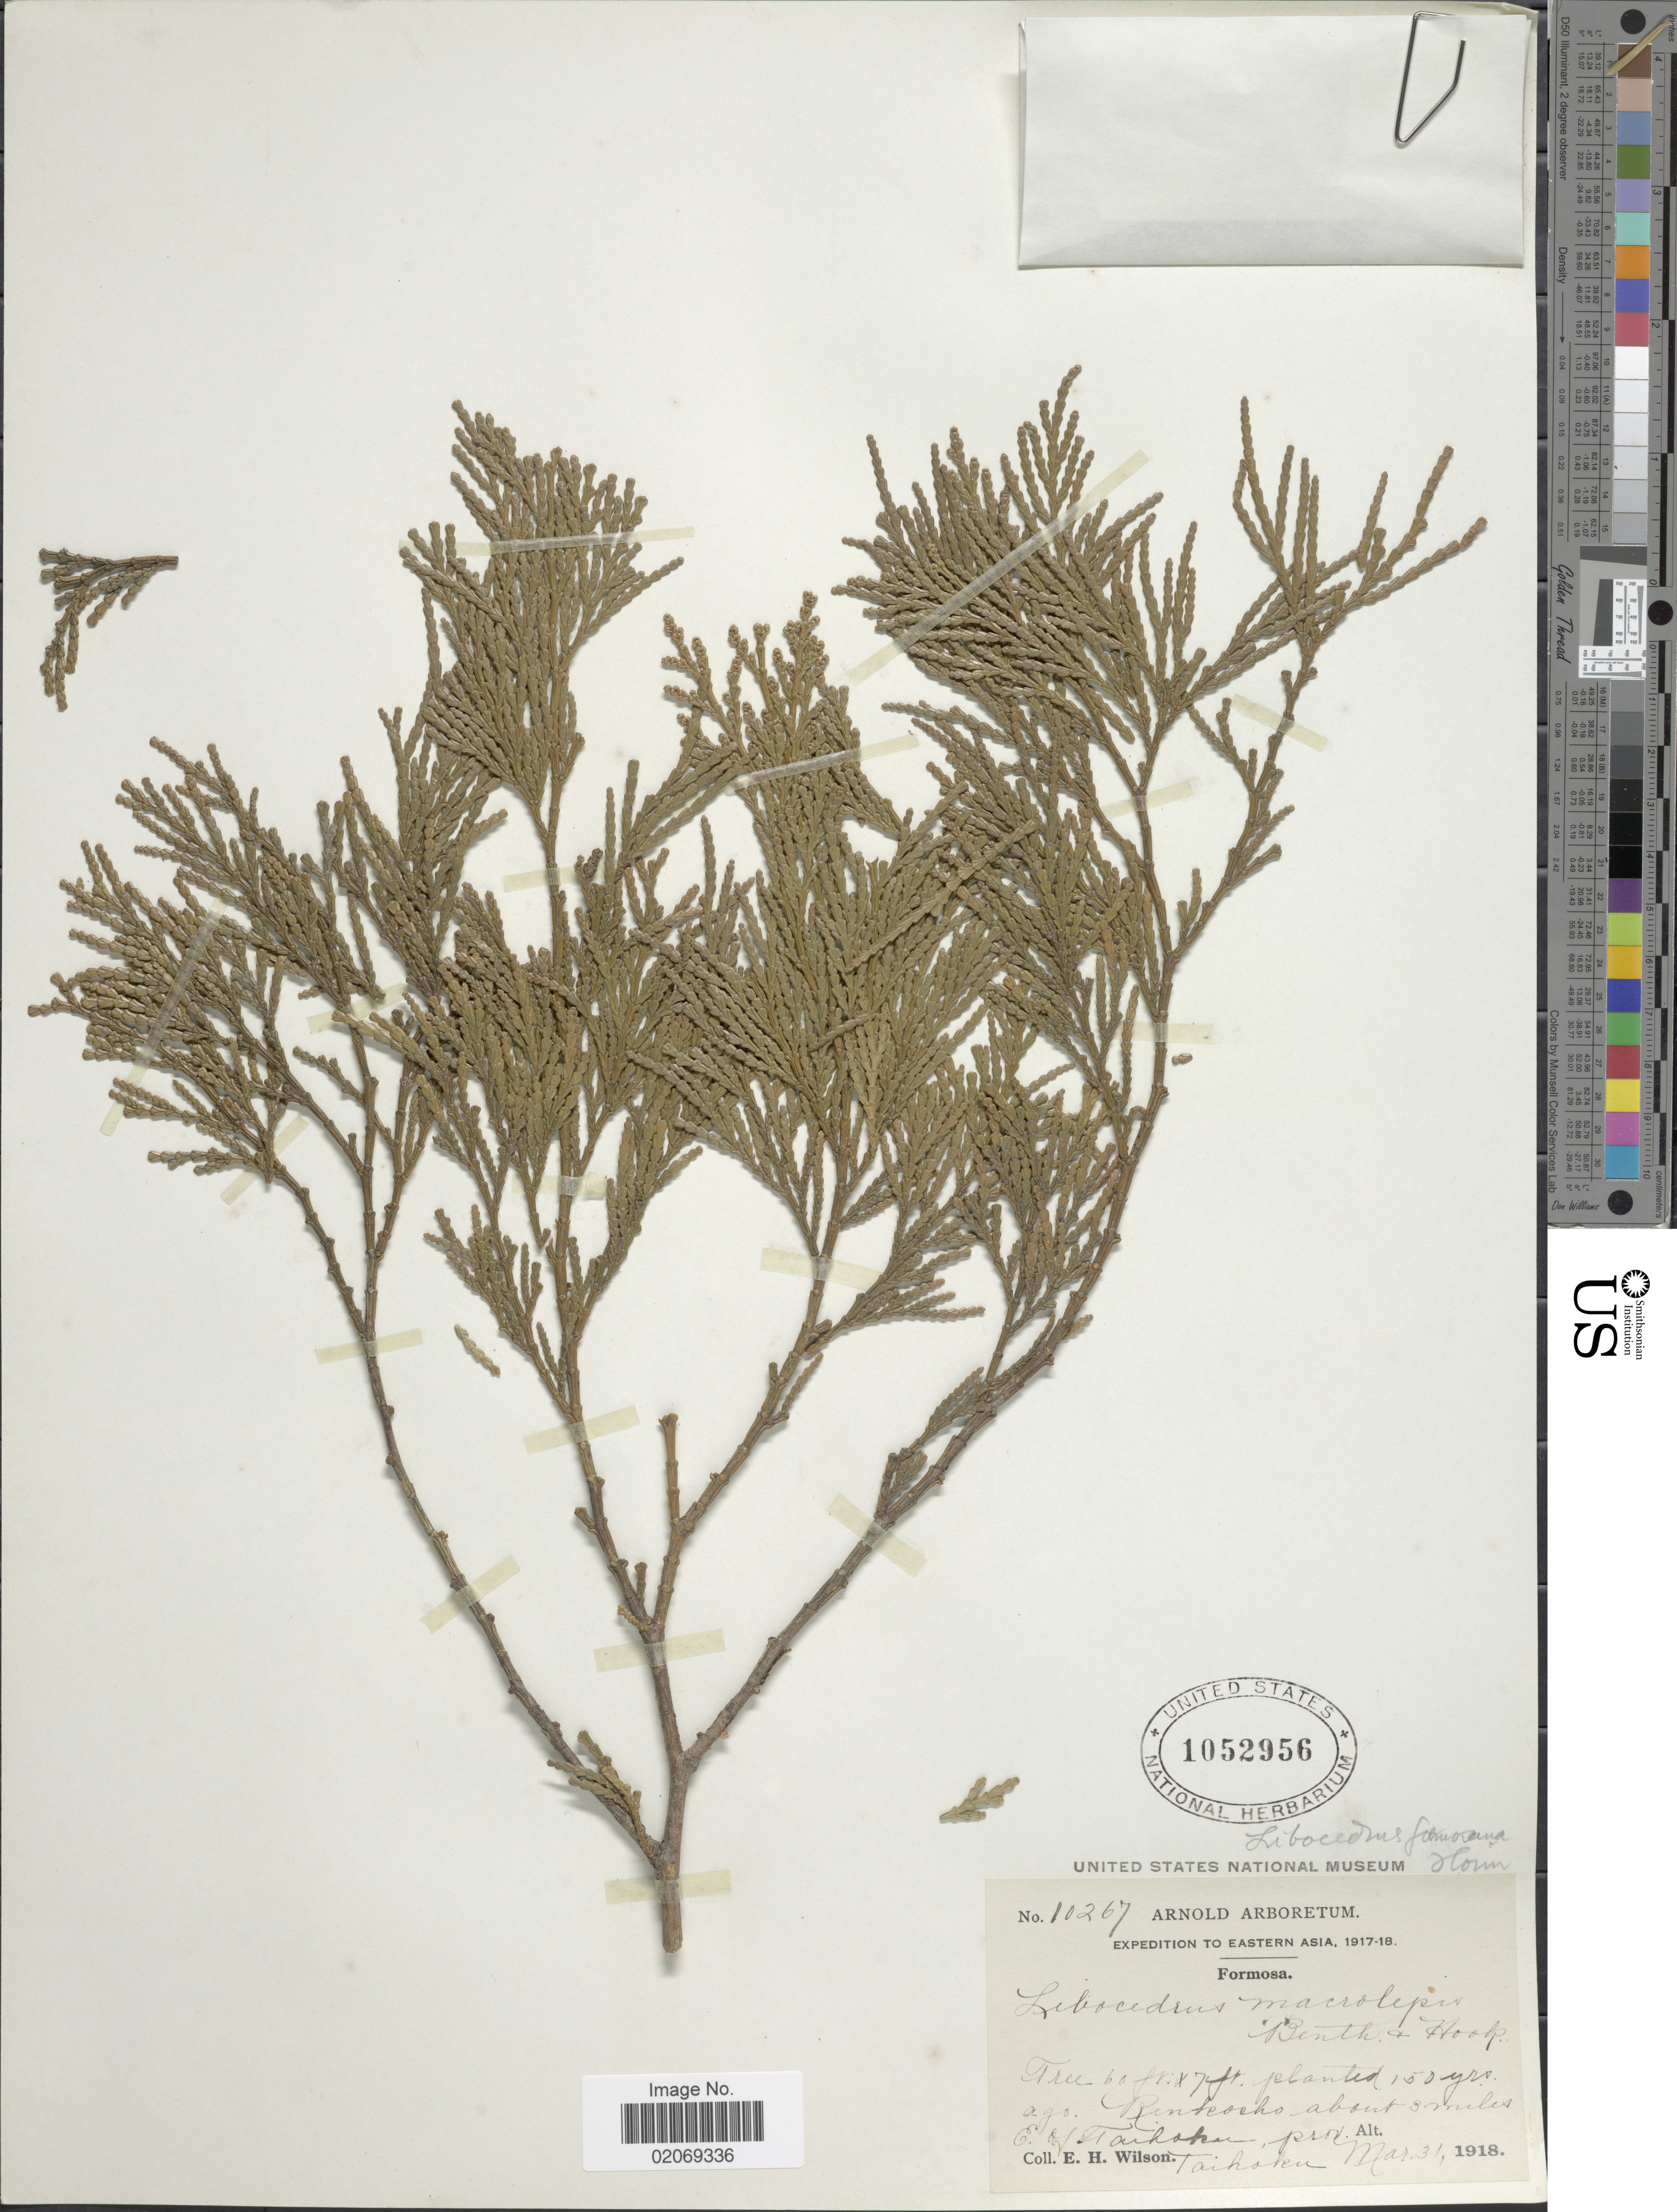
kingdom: Plantae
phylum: Tracheophyta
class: Pinopsida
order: Pinales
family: Cupressaceae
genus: Libocedrus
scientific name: Libocedrus formosana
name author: Florin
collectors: E. Wilson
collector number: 10267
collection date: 1918-03-31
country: Taiwan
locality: Eastern Asia, Formosa, Renkosho about 3 miles E. of Taihoku, prov. Taihoku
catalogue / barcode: US 1052956